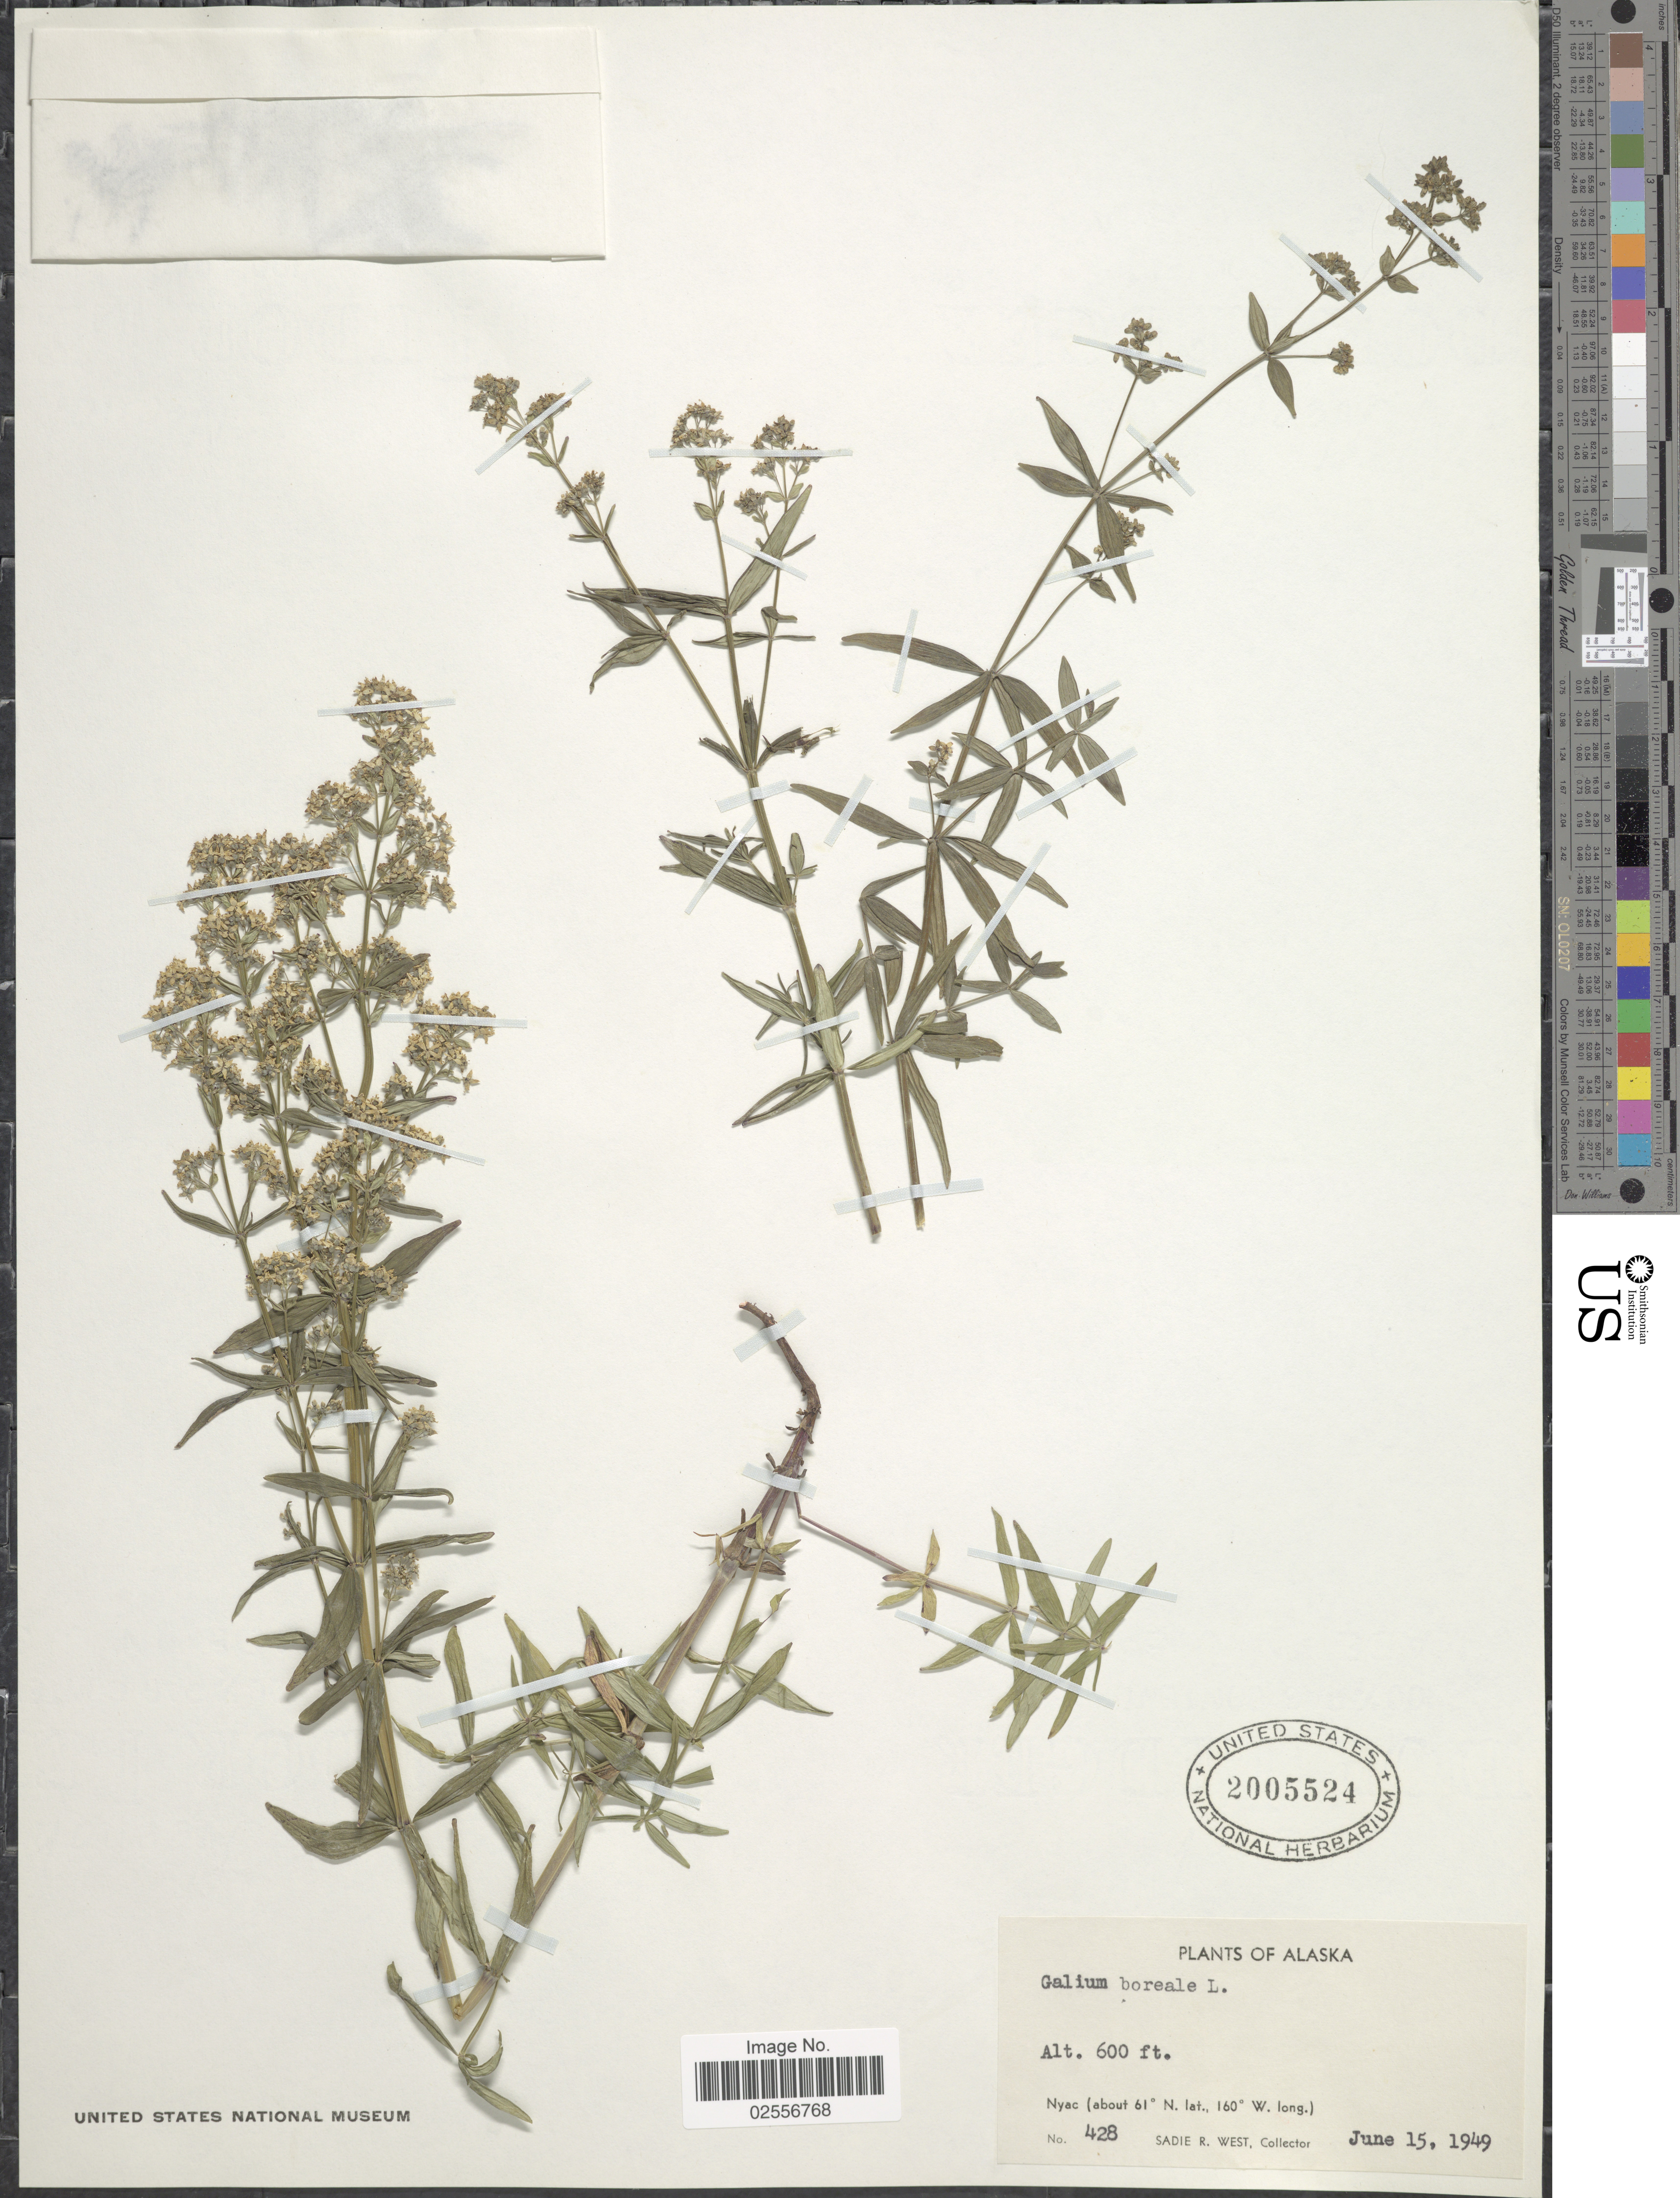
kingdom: Plantae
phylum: Tracheophyta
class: Magnoliopsida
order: Gentianales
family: Rubiaceae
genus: Galium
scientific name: Galium boreale L.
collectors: S. R. West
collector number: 428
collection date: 1949-06-15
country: United States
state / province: Alaska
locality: Nyac.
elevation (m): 183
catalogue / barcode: US 2005524